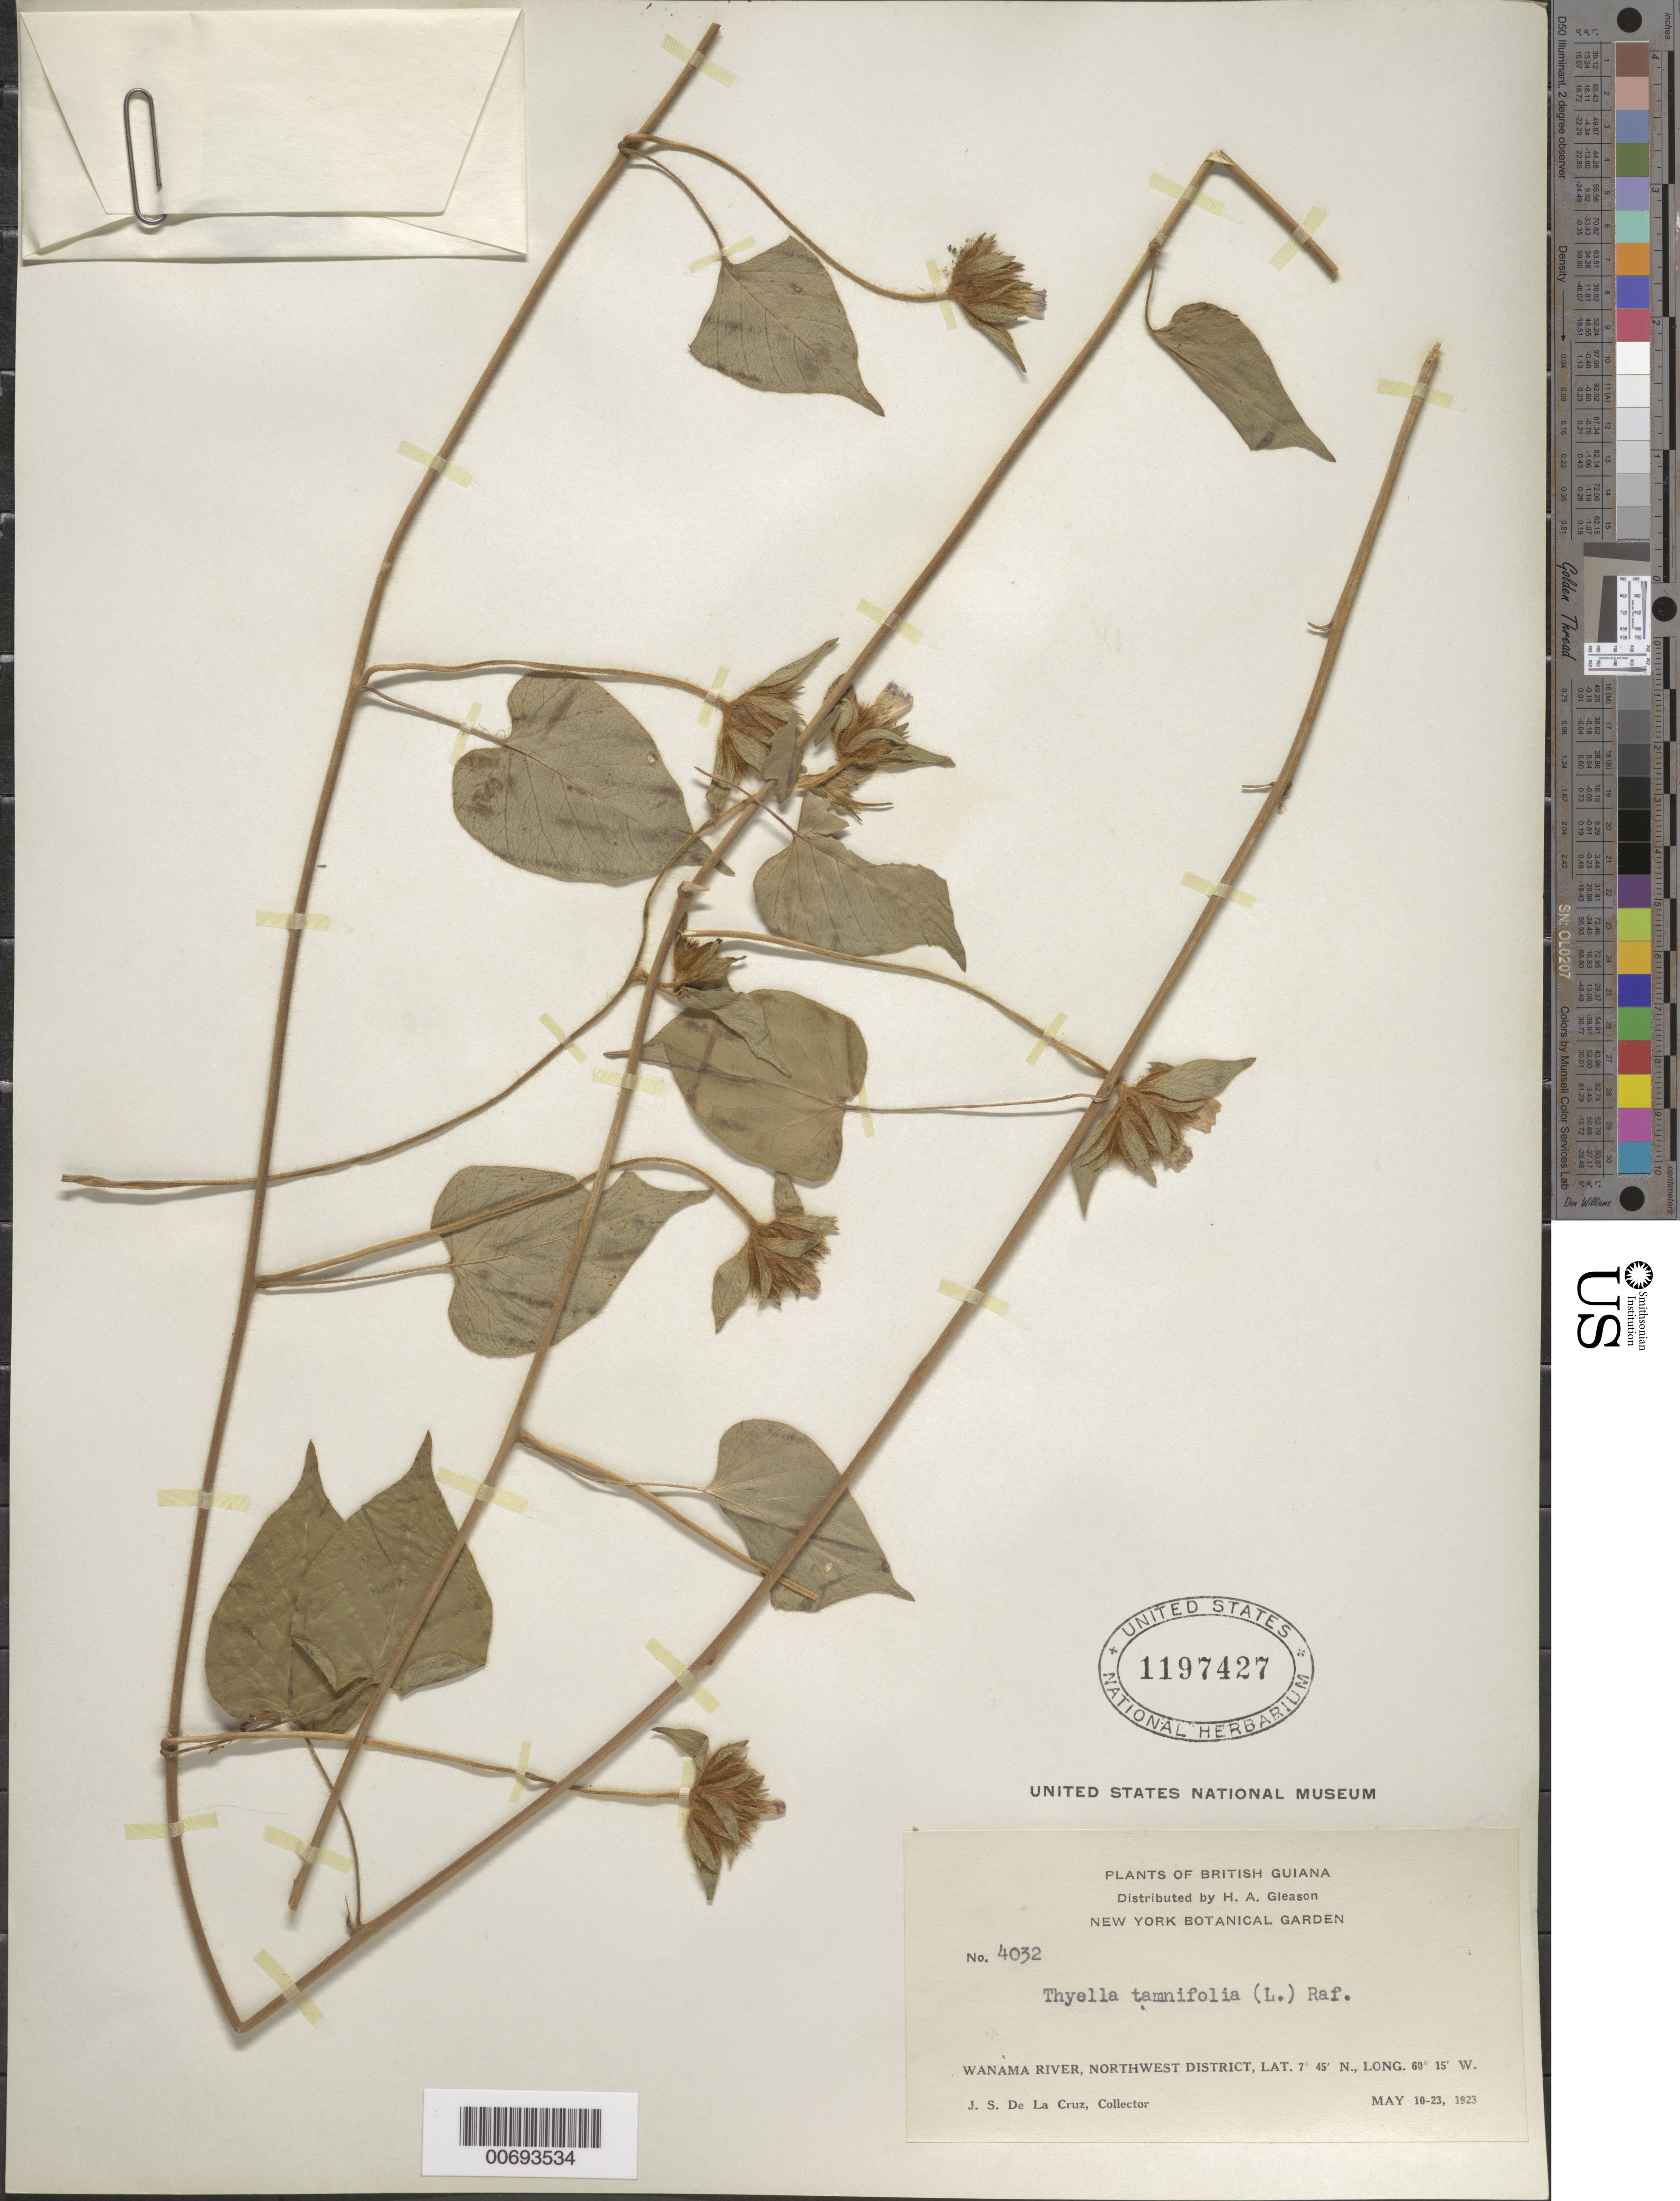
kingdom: Plantae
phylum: Tracheophyta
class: Magnoliopsida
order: Solanales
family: Convolvulaceae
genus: Jacquemontia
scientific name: Jacquemontia tamnifolia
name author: (L.) Griseb.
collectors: J. S. de la Cruz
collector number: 4032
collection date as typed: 10-May-23 to 23-May-23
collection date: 1923-05-10/1923-05-23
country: Guyana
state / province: Barima-Waini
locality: Wanama R., NW District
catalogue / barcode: US 1197427